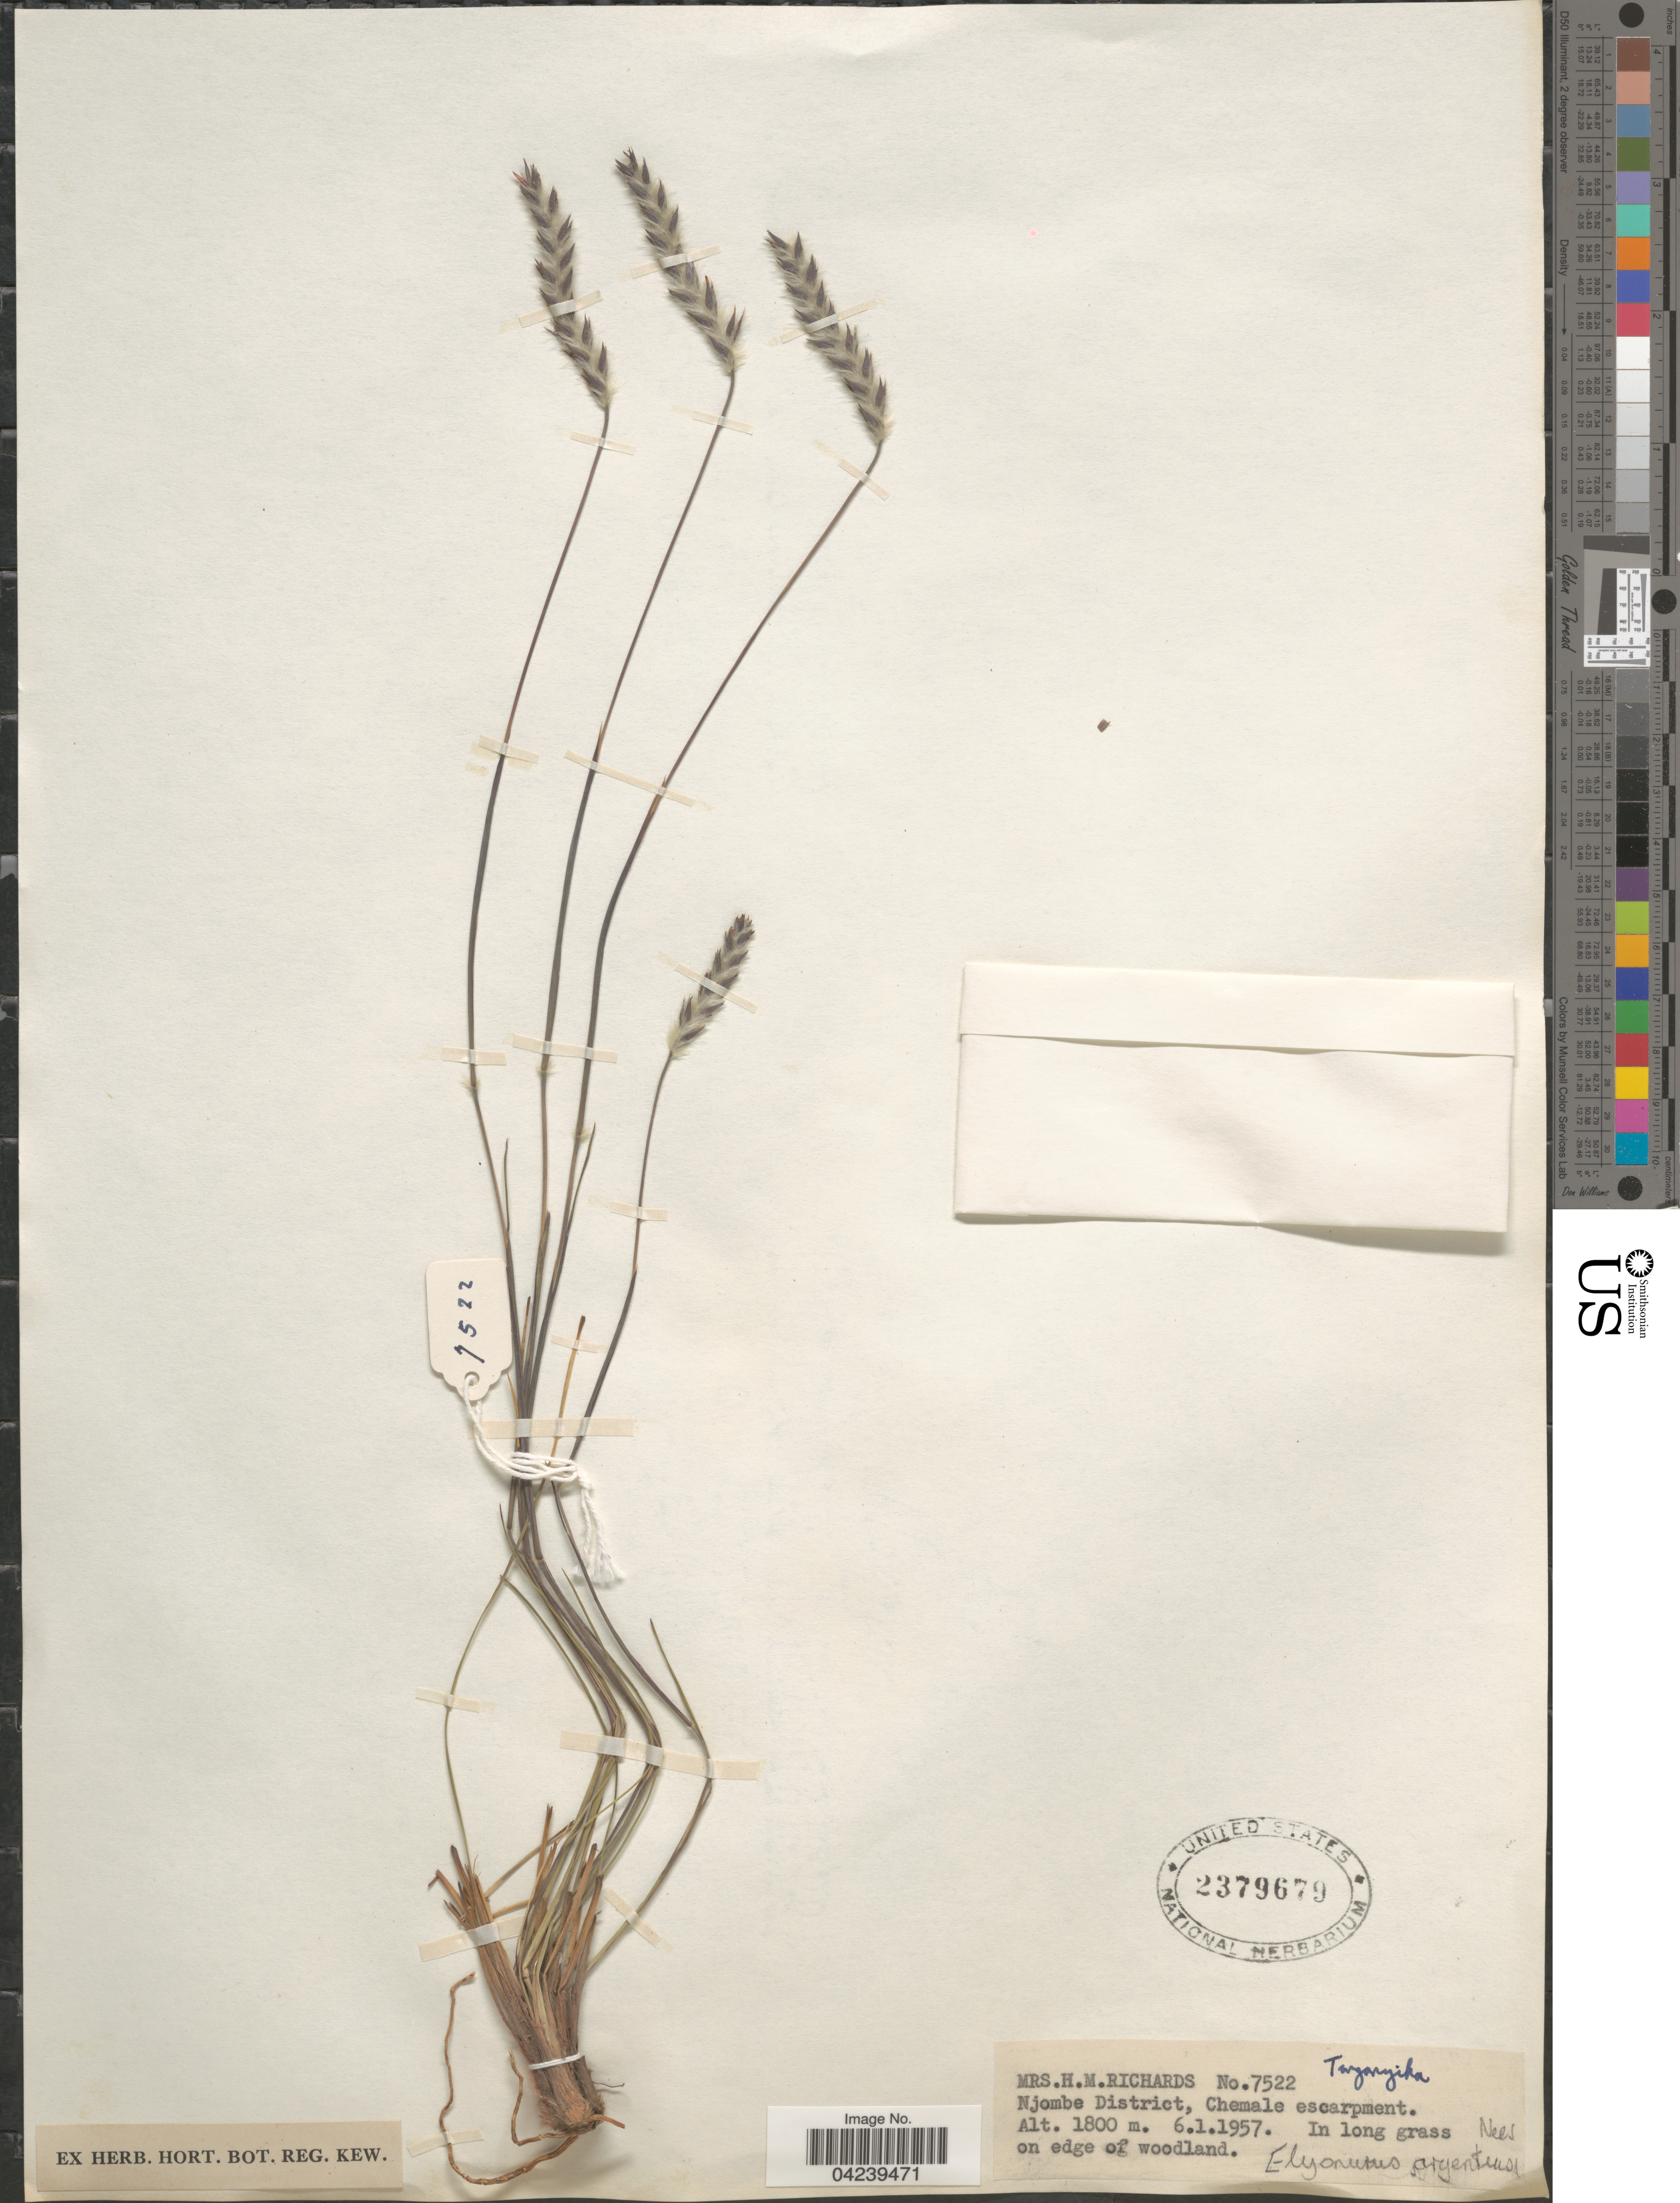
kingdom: Plantae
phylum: Tracheophyta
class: Liliopsida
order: Poales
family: Poaceae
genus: Elionurus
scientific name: Elionurus muticus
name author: (Spreng.) Kuntze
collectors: H. Richards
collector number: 7522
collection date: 1957-01-06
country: Tanzania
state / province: Njombe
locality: Njombe District, Chemale escarpment. In long grass on edge of woodland.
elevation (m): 1800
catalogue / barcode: US 2379679